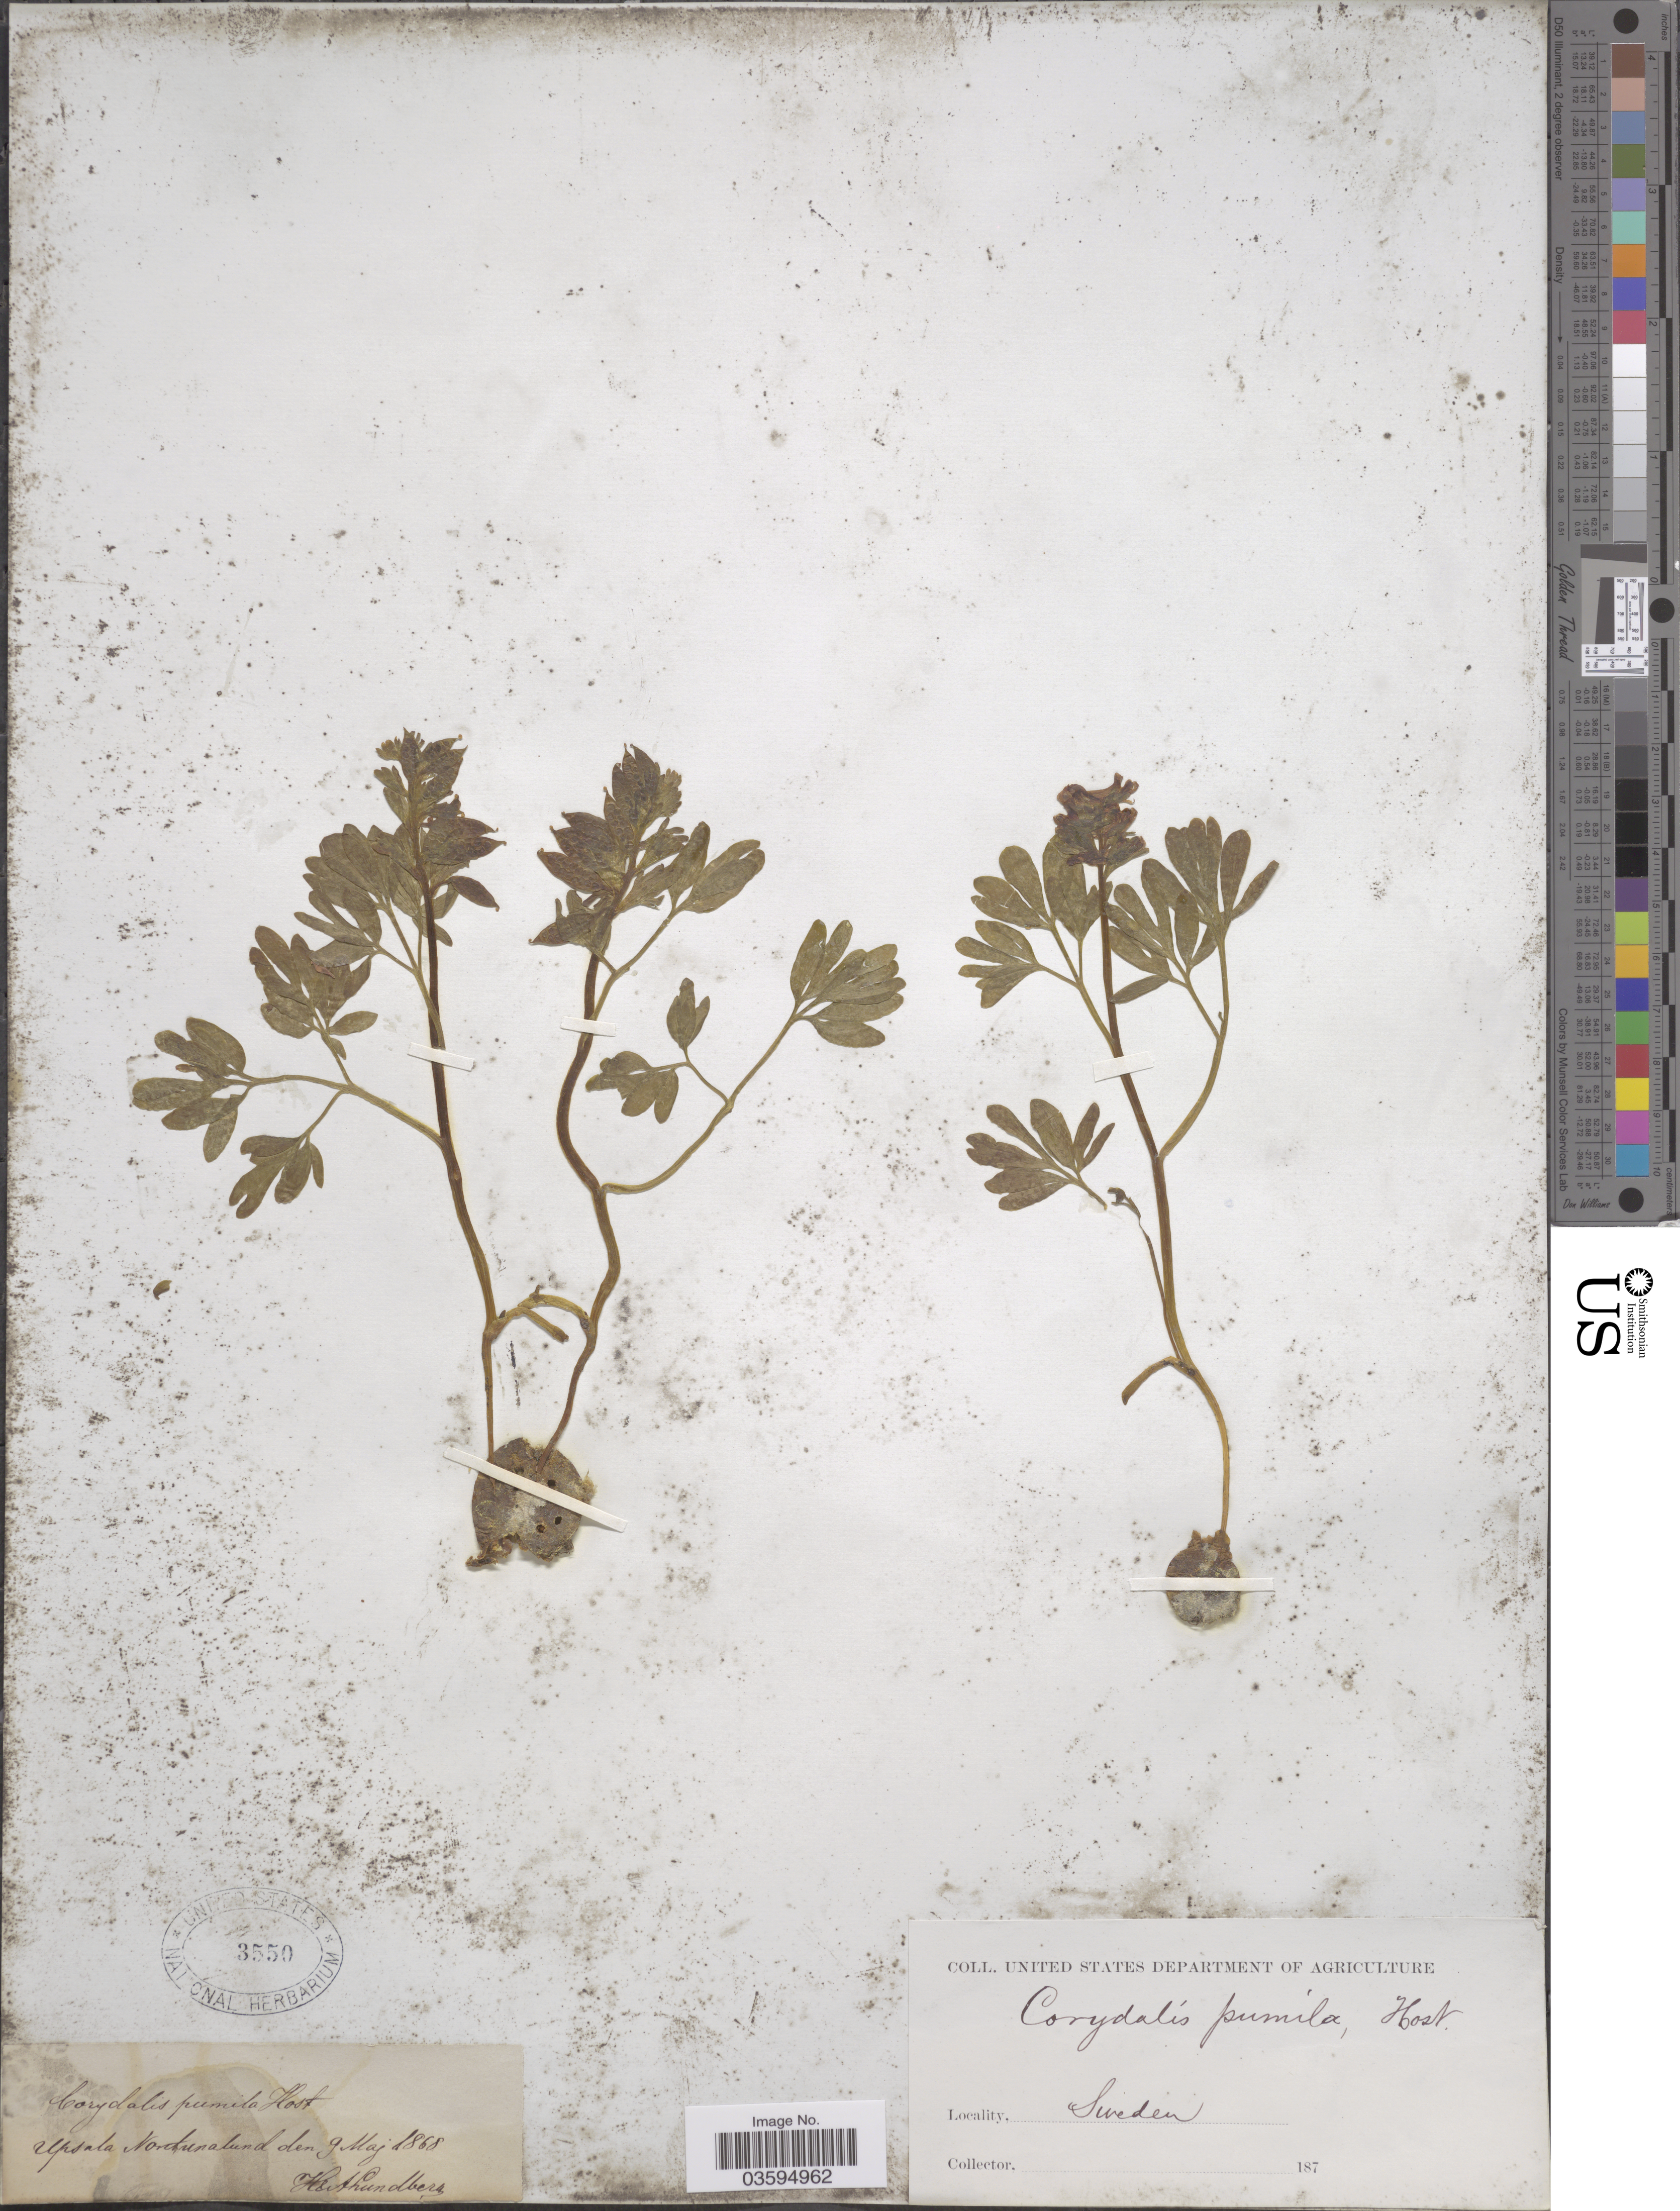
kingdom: Plantae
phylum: Tracheophyta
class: Magnoliopsida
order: Ranunculales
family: Papaveraceae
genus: Corydalis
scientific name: Corydalis pumila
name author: W.D.J. Koch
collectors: Lundberg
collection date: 1868-05-09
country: Sweden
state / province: Uppsala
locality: Upsala Nortunalund.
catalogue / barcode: US 3550